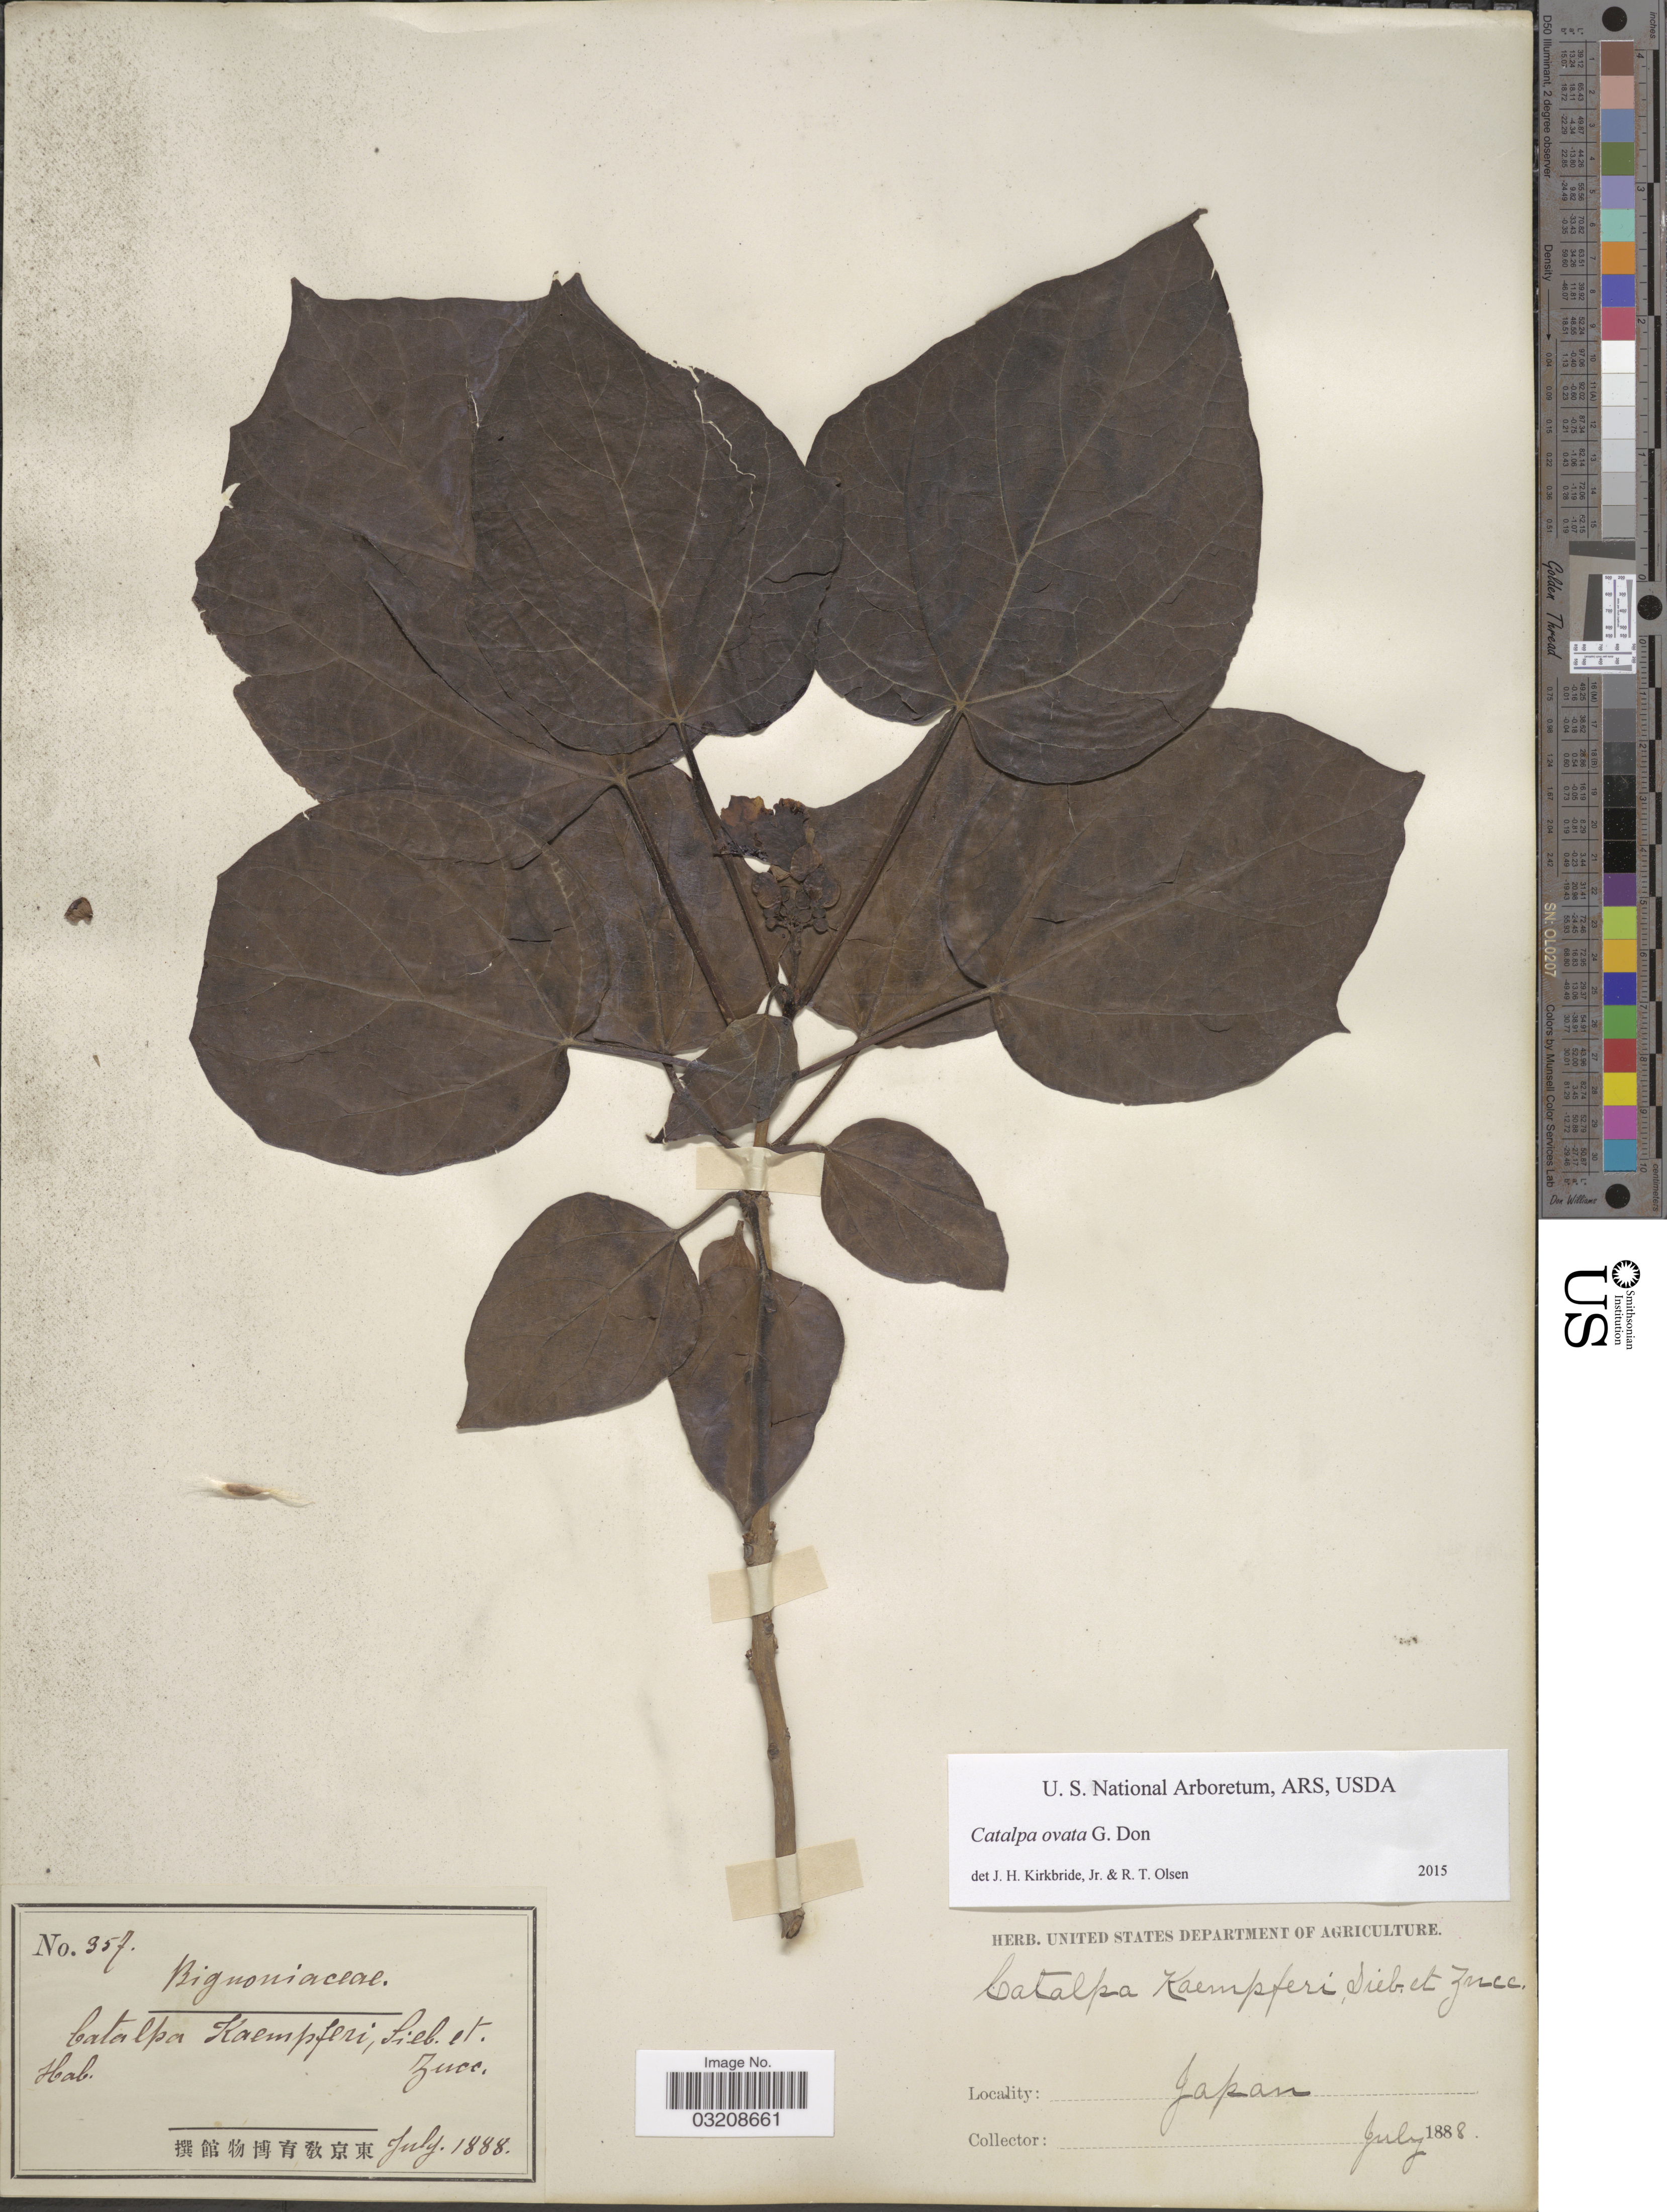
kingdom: Plantae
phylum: Tracheophyta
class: Magnoliopsida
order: Lamiales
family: Bignoniaceae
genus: Catalpa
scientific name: Catalpa ovata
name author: G. Don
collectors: ex herb. U. S. Department of Agriculture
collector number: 357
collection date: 1888-07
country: Japan